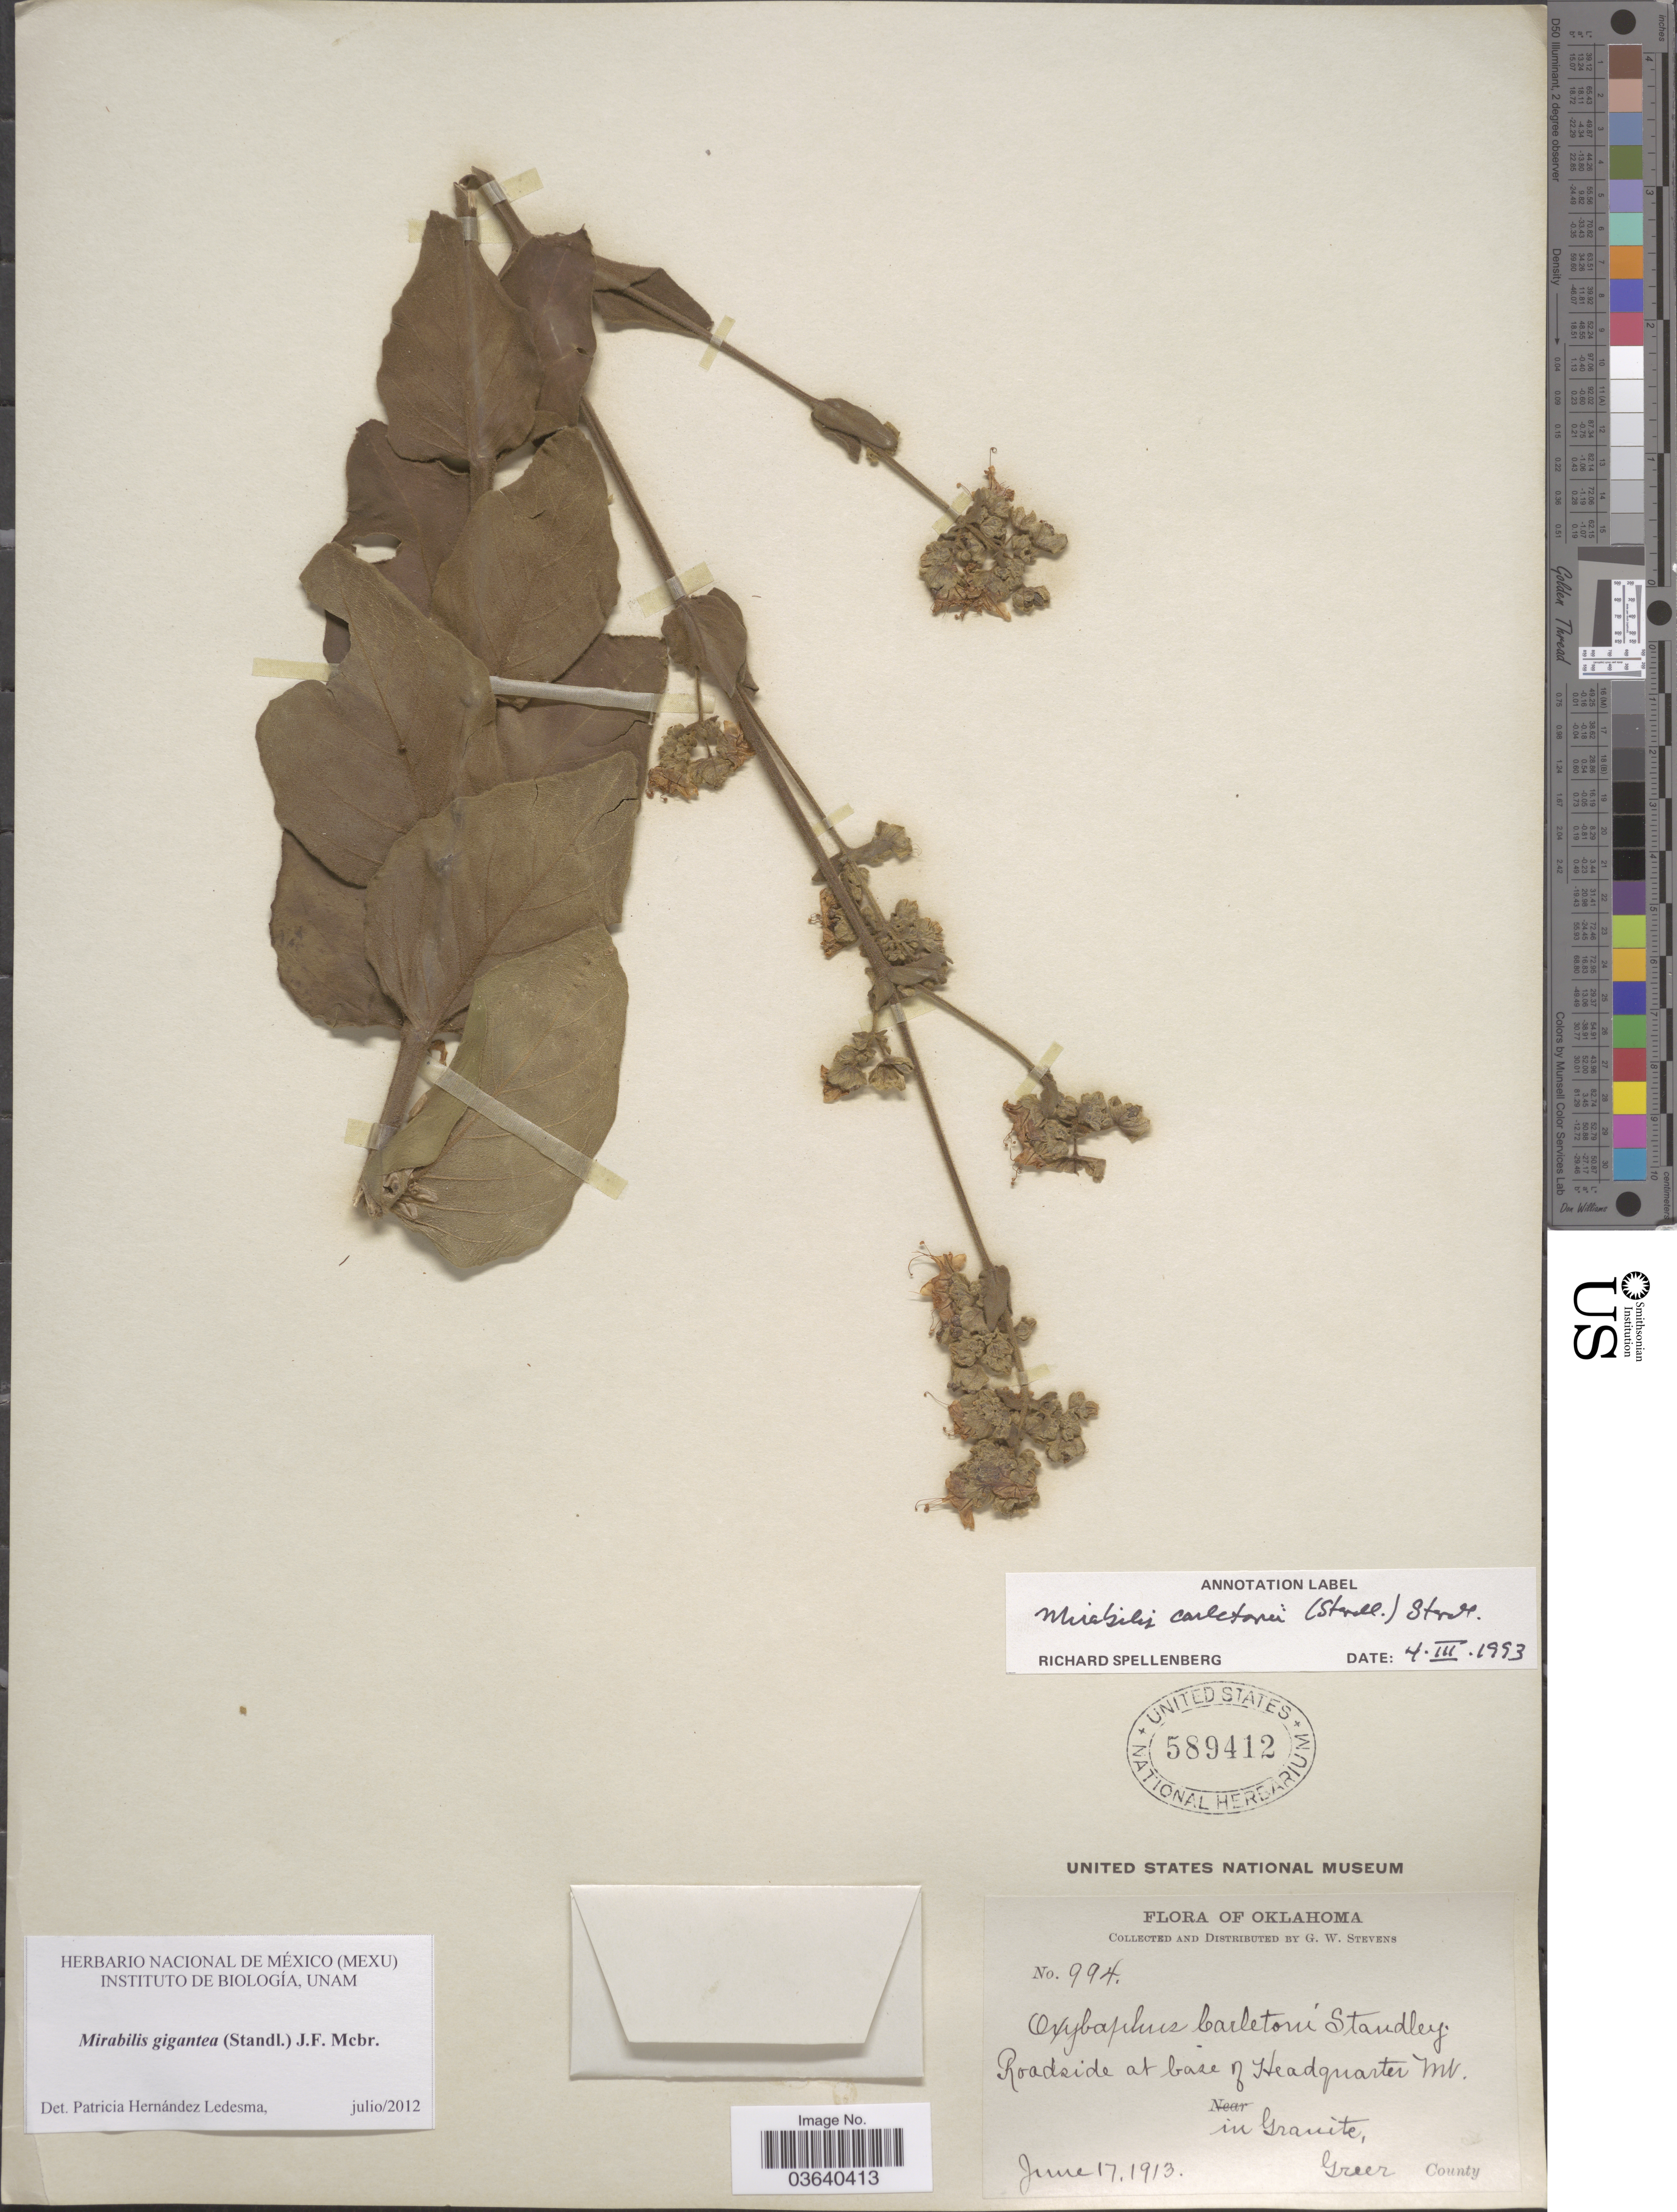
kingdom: Plantae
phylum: Tracheophyta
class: Magnoliopsida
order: Caryophyllales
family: Nyctaginaceae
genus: Mirabilis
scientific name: Mirabilis gigantea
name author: (Standl.) Shinners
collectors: G. W. Stevens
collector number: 994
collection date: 1913-06-17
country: United States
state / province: Oklahoma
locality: Roadside at base of Headquarter Mt. In Granite, Greer County.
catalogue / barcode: US 589412